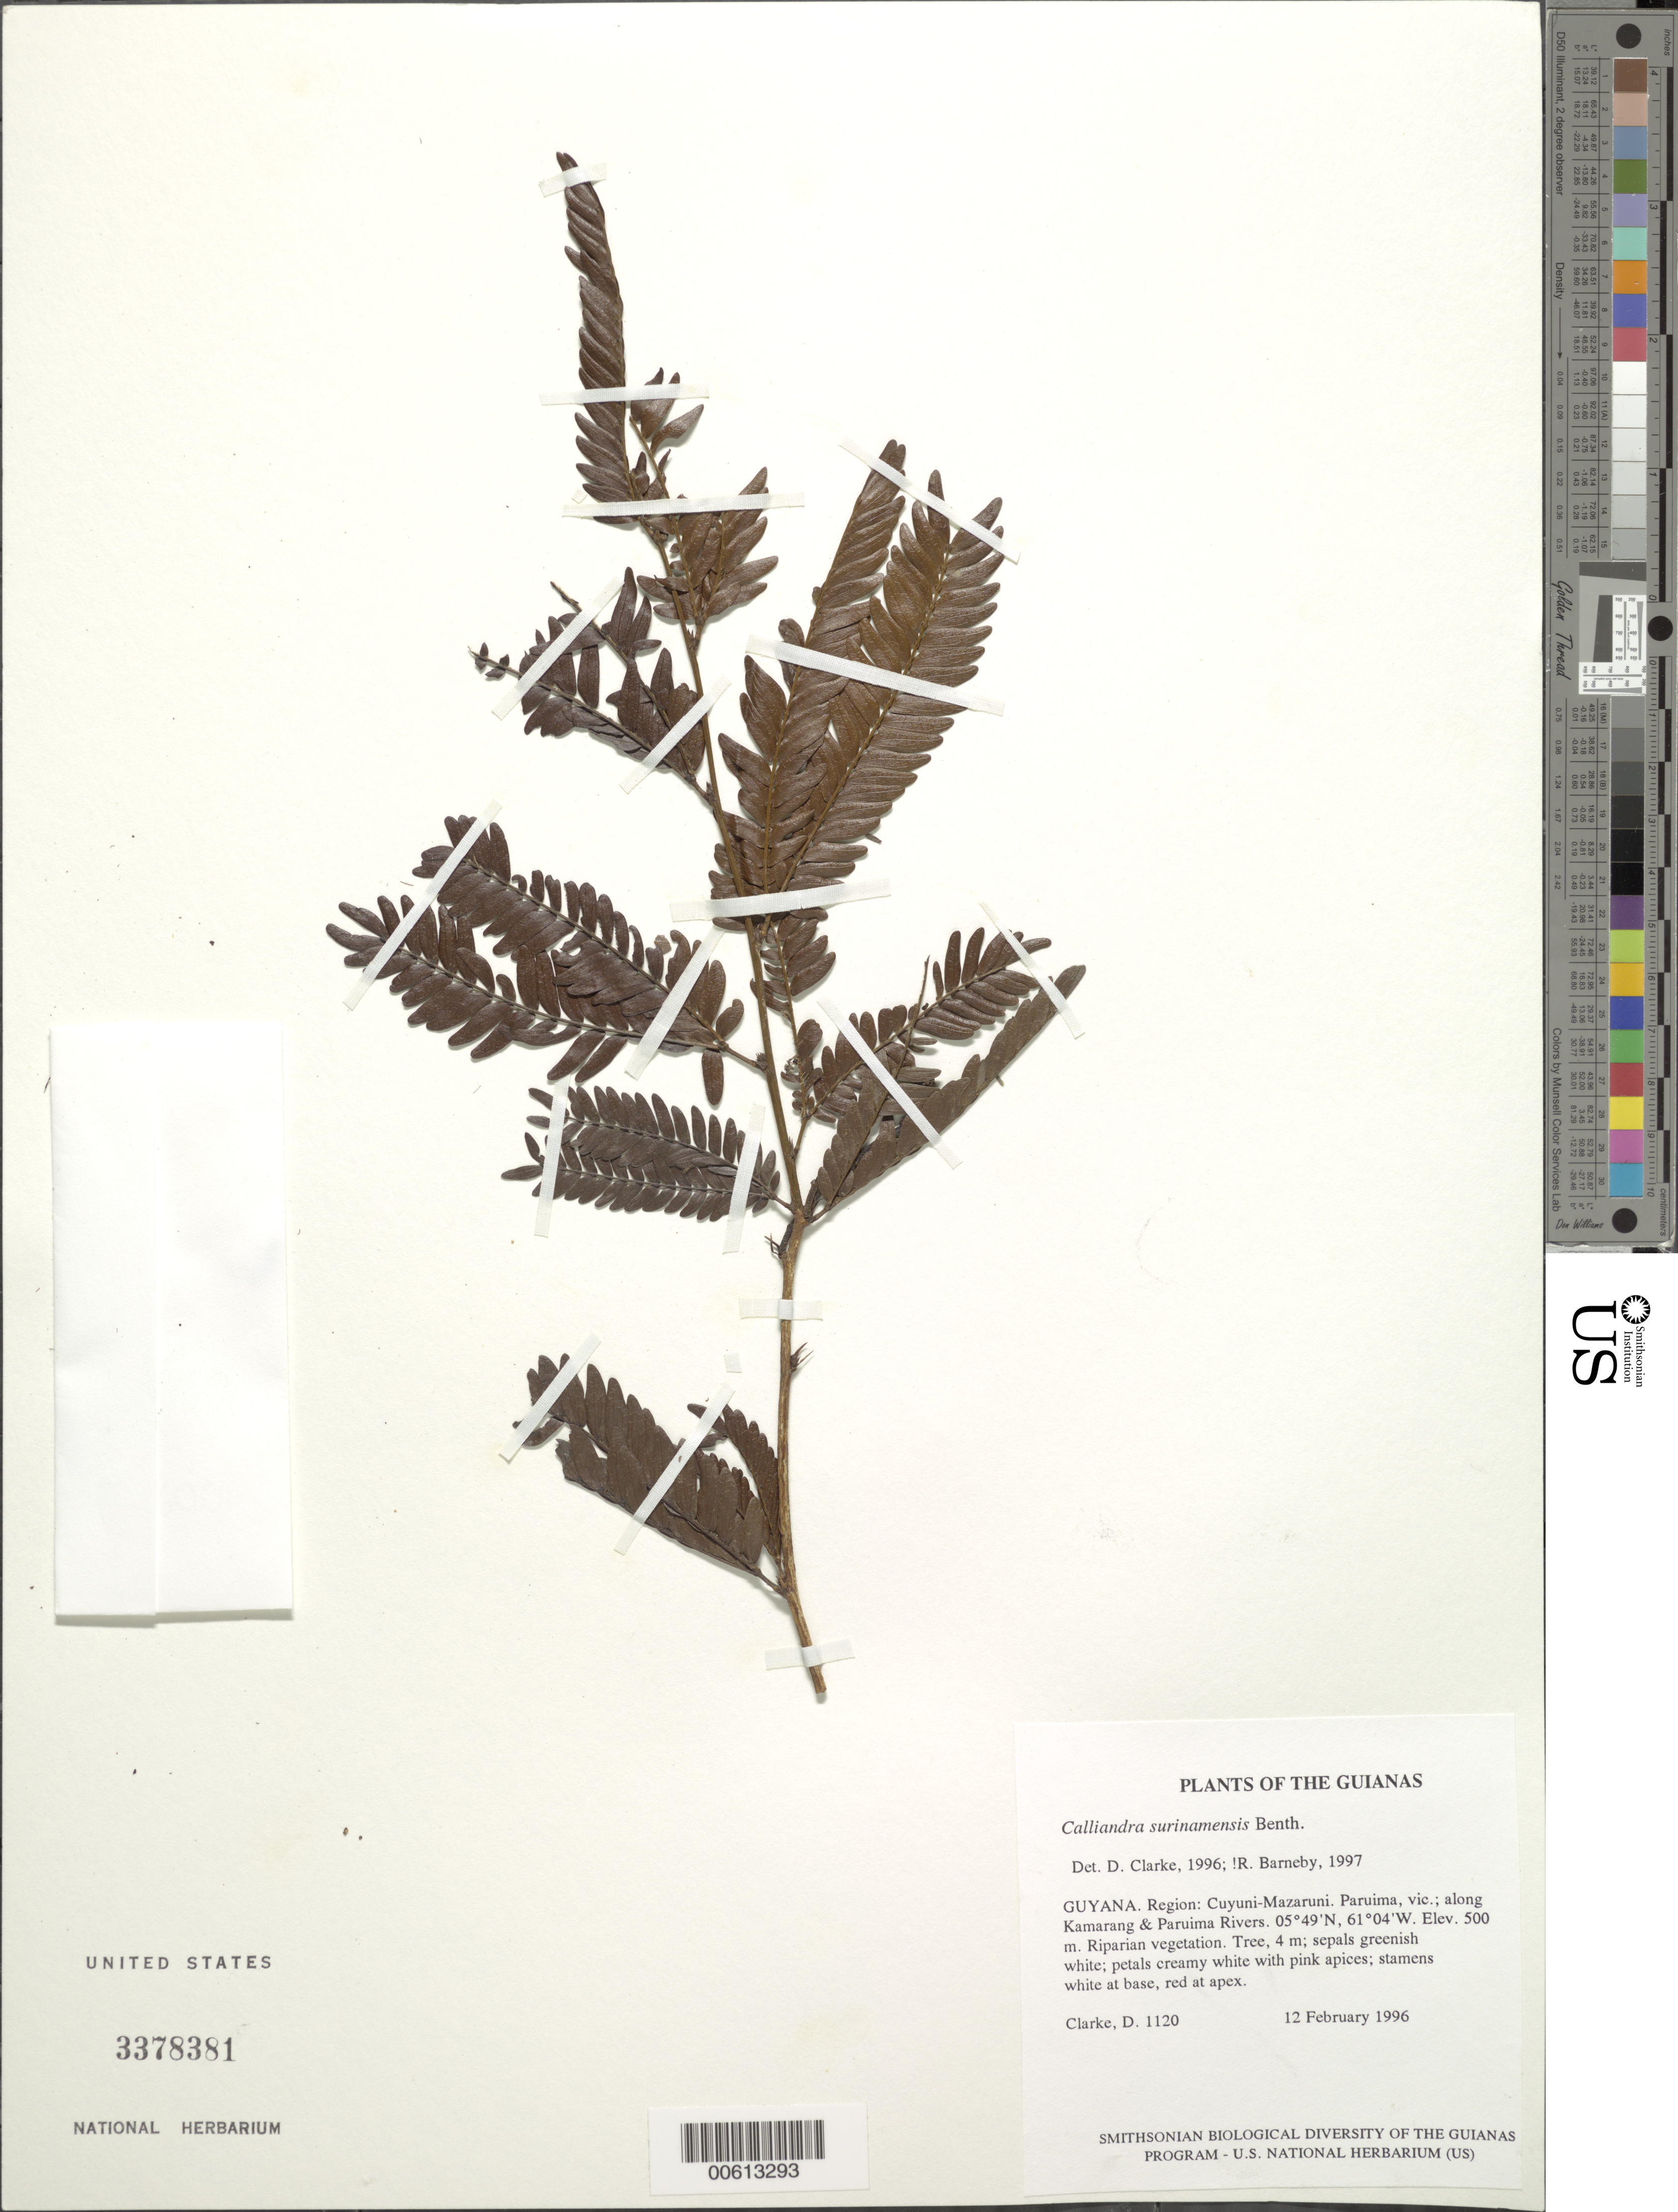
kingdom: Plantae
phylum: Tracheophyta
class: Magnoliopsida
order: Fabales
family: Fabaceae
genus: Calliandra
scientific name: Calliandra surinamensis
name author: Benth.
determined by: Barneby, Rupert C., (NY)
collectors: H. D. Clarke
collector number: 1120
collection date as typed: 12 February 1996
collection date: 1996-02-12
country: Guyana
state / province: Cuyuni-Mazaruni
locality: Paruima, vic.; along Kamarang & Paruima Rivers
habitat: Riparian vegetation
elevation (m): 500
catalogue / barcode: US 3378381